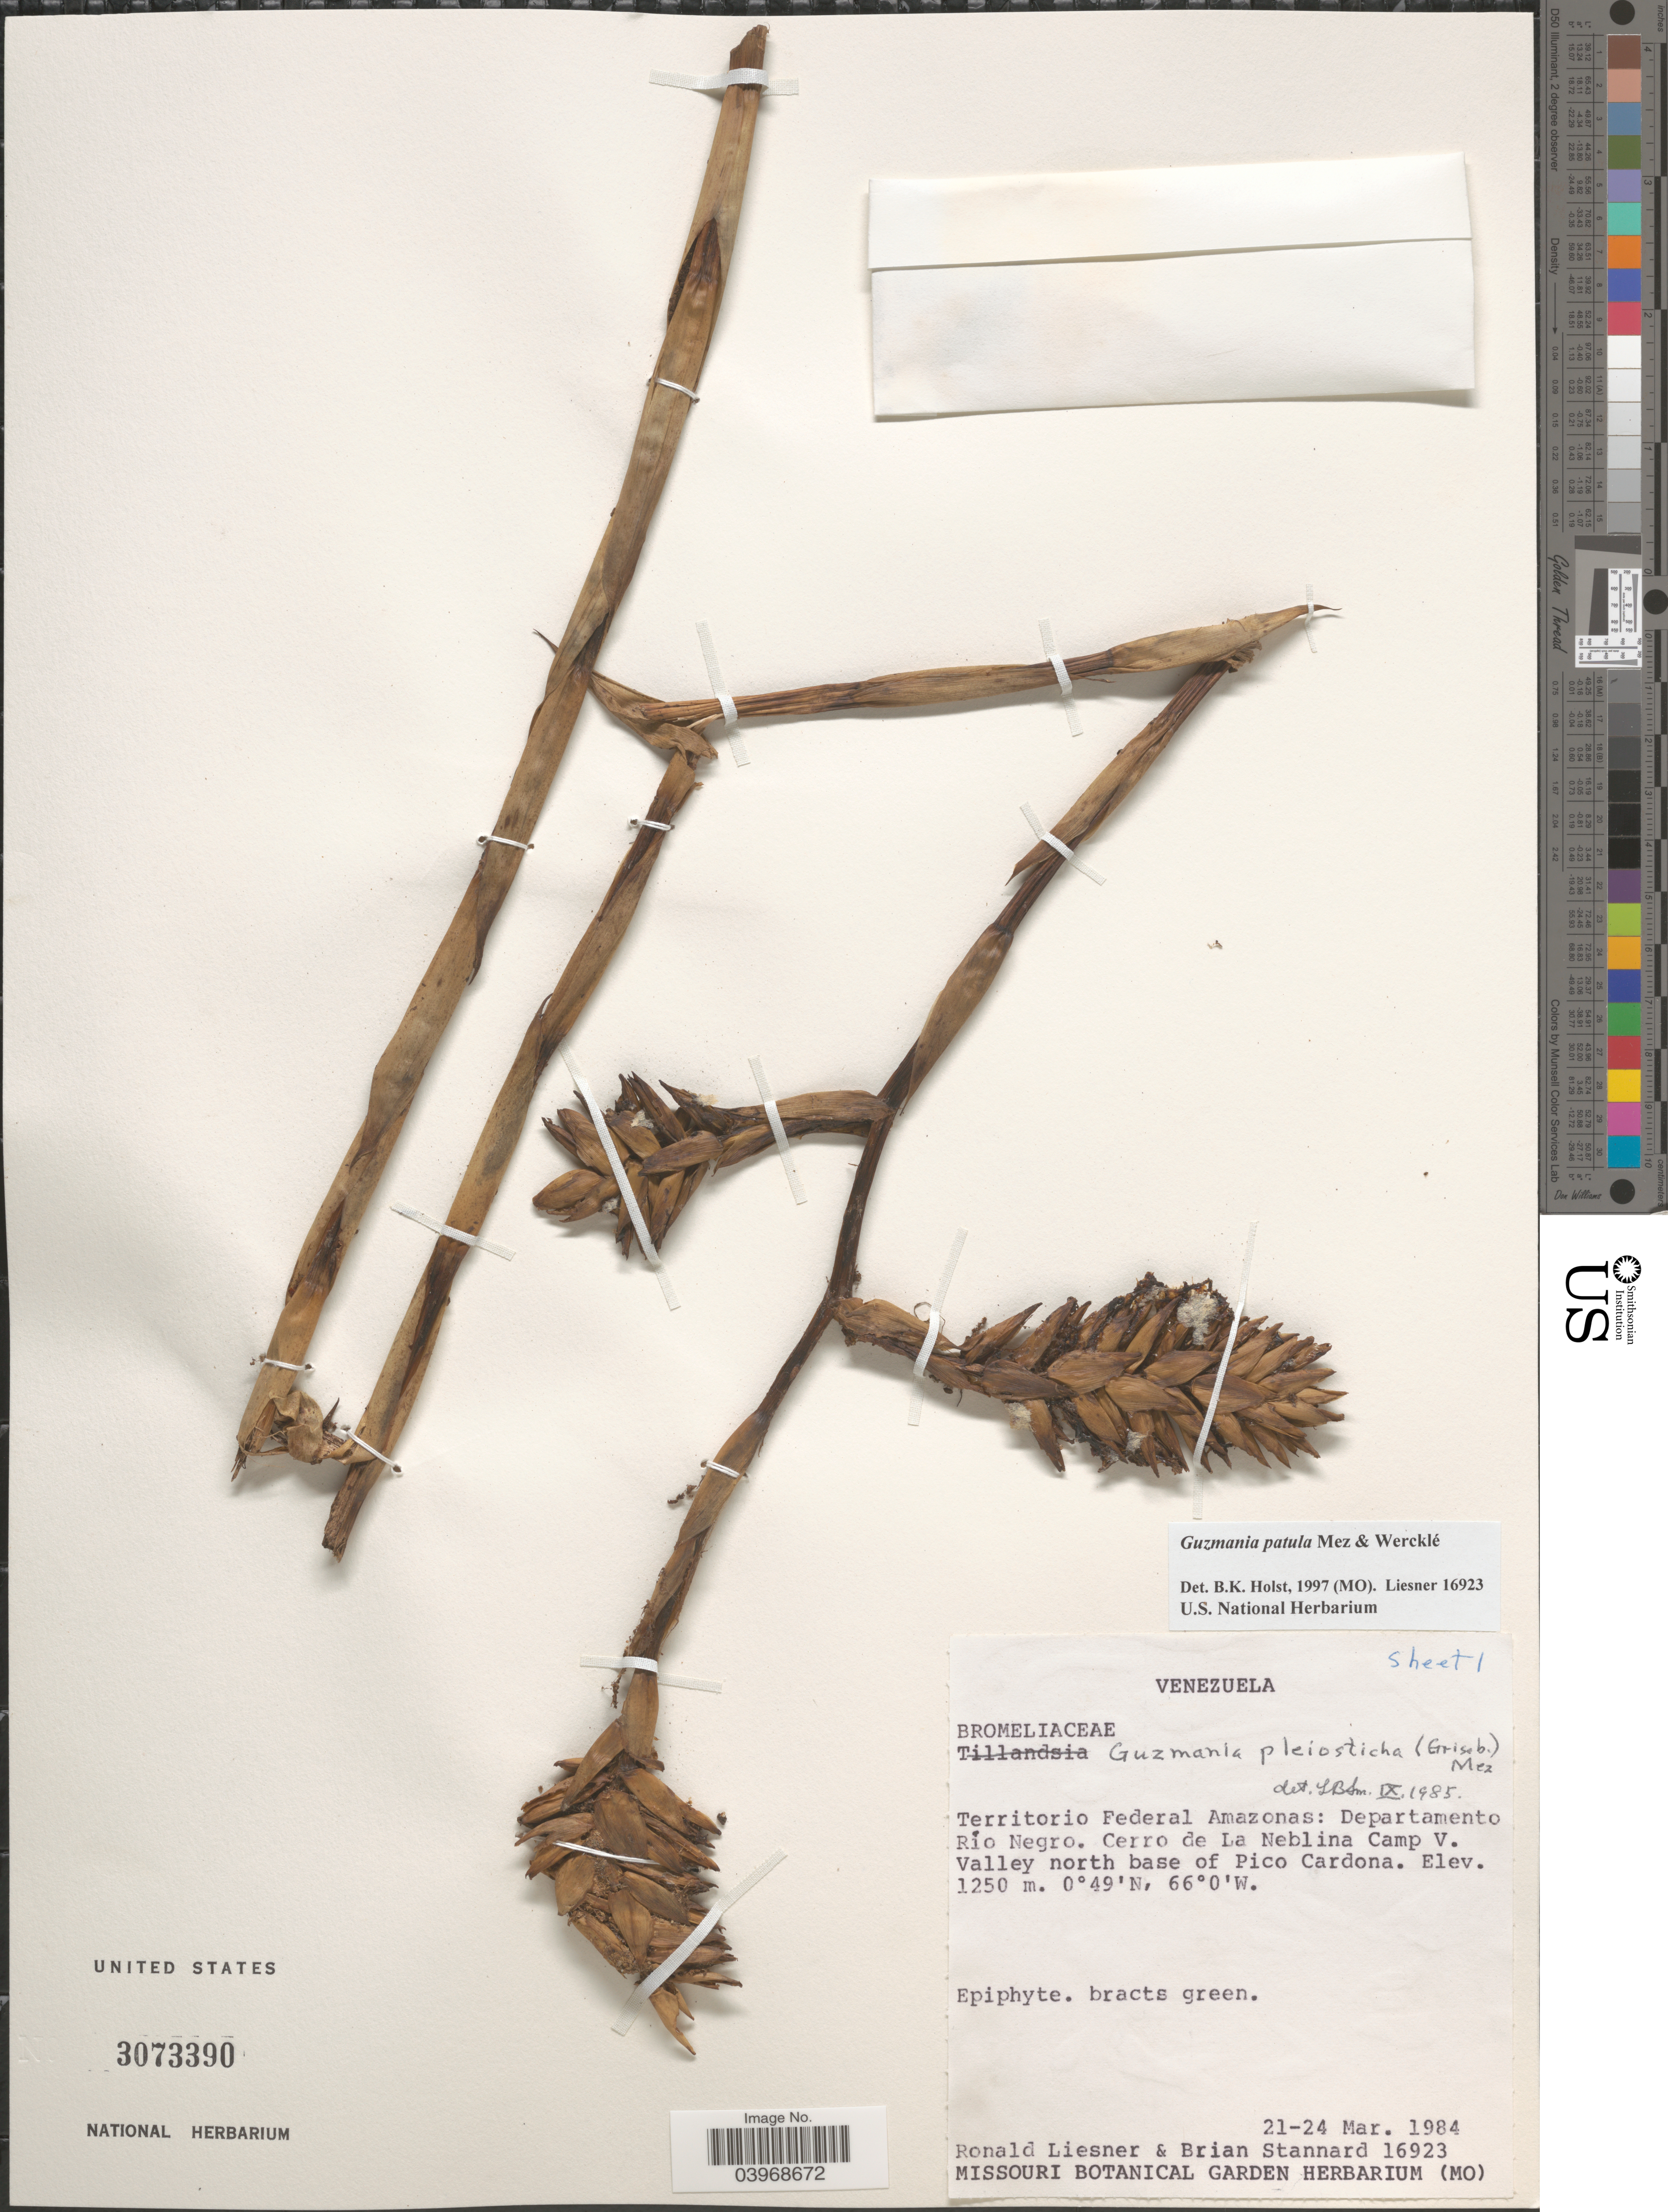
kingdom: Plantae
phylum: Tracheophyta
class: Liliopsida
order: Poales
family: Bromeliaceae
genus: Guzmania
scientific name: Guzmania patula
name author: Mez & Wercklé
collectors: R. L. Liesner & B. L. Stannard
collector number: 16923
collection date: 1984-03-21/1984-03-24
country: Venezuela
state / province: Amazonas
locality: Territorio Federal Amazonas: Departamento Río Negro. Cerro de La Neblina Camp V. Valley north base of Pico Cardona.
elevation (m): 1250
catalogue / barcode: US 3073390